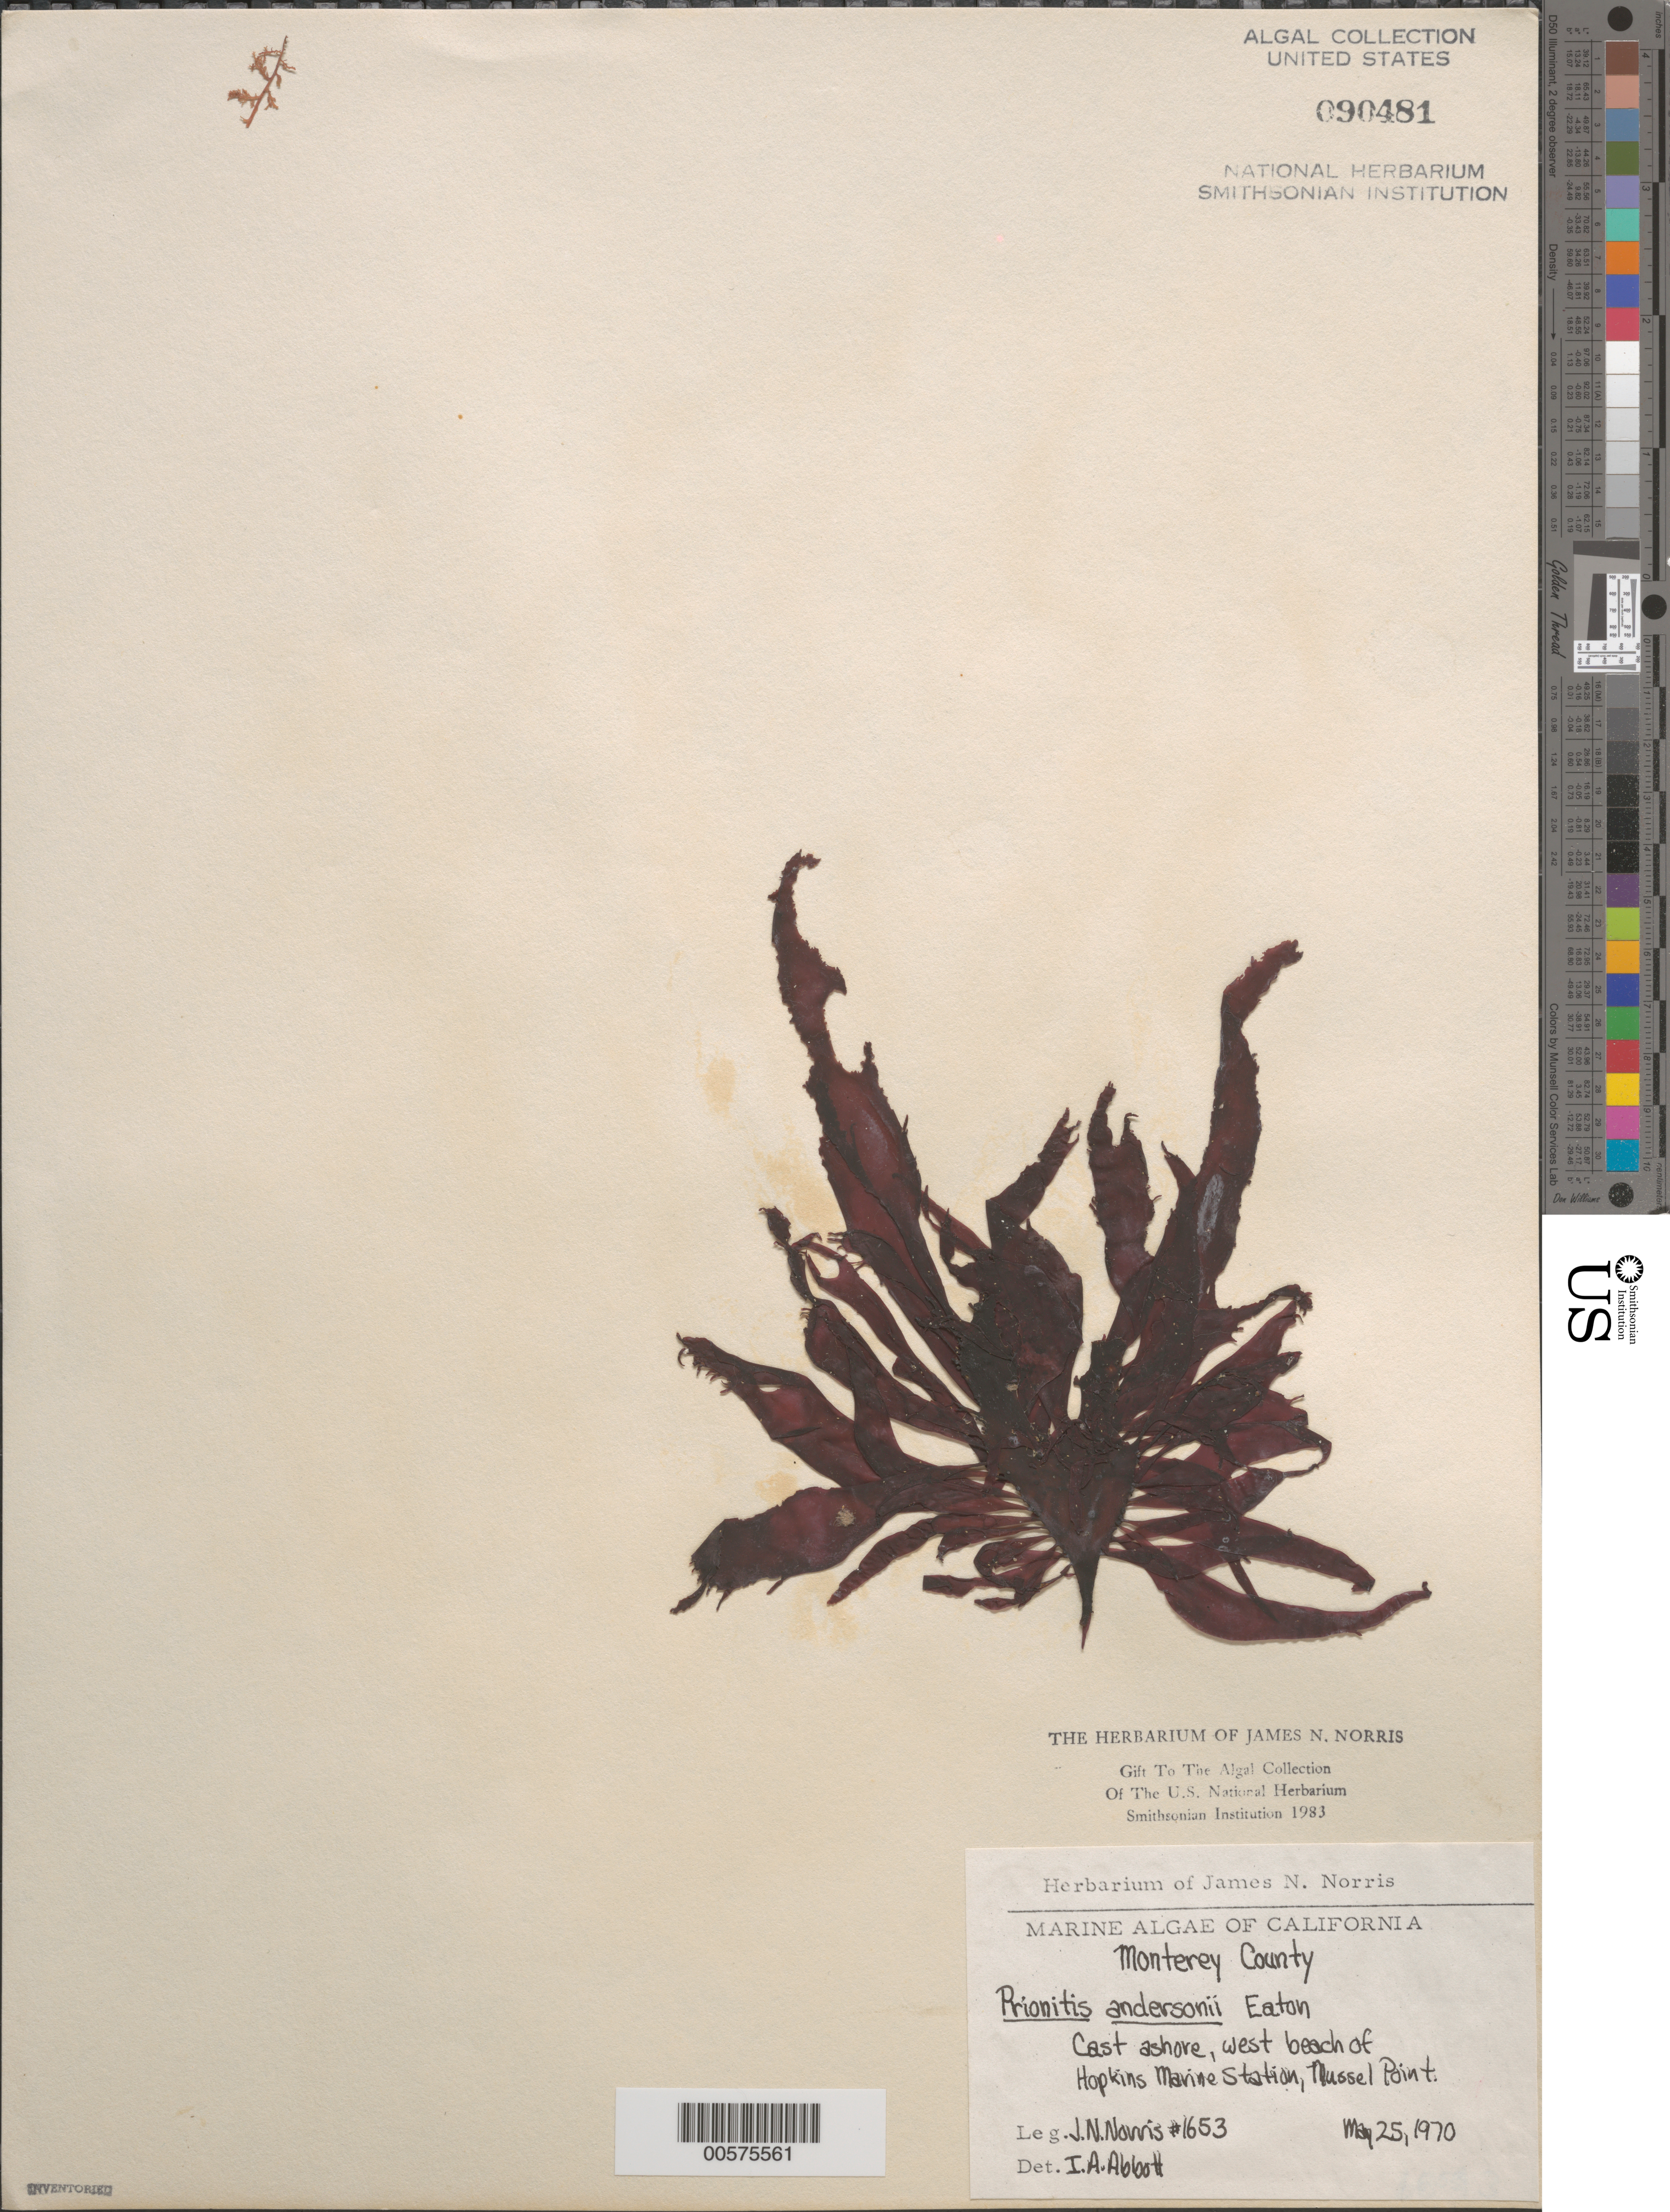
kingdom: Plantae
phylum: Rhodophyta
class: Florideophyceae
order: Cryptonemiales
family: Cryptonemiaceae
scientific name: Prionitis sternbergii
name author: (C. Agardh) J. Agardh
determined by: Algae name updating Project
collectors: J. N. Norris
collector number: JN-1653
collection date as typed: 25 May 1970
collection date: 1970-05-25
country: United States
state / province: California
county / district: Monterey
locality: West Beach, Mussel Point, Hopkins Marine Station, Pacific Grove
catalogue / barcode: US 90481